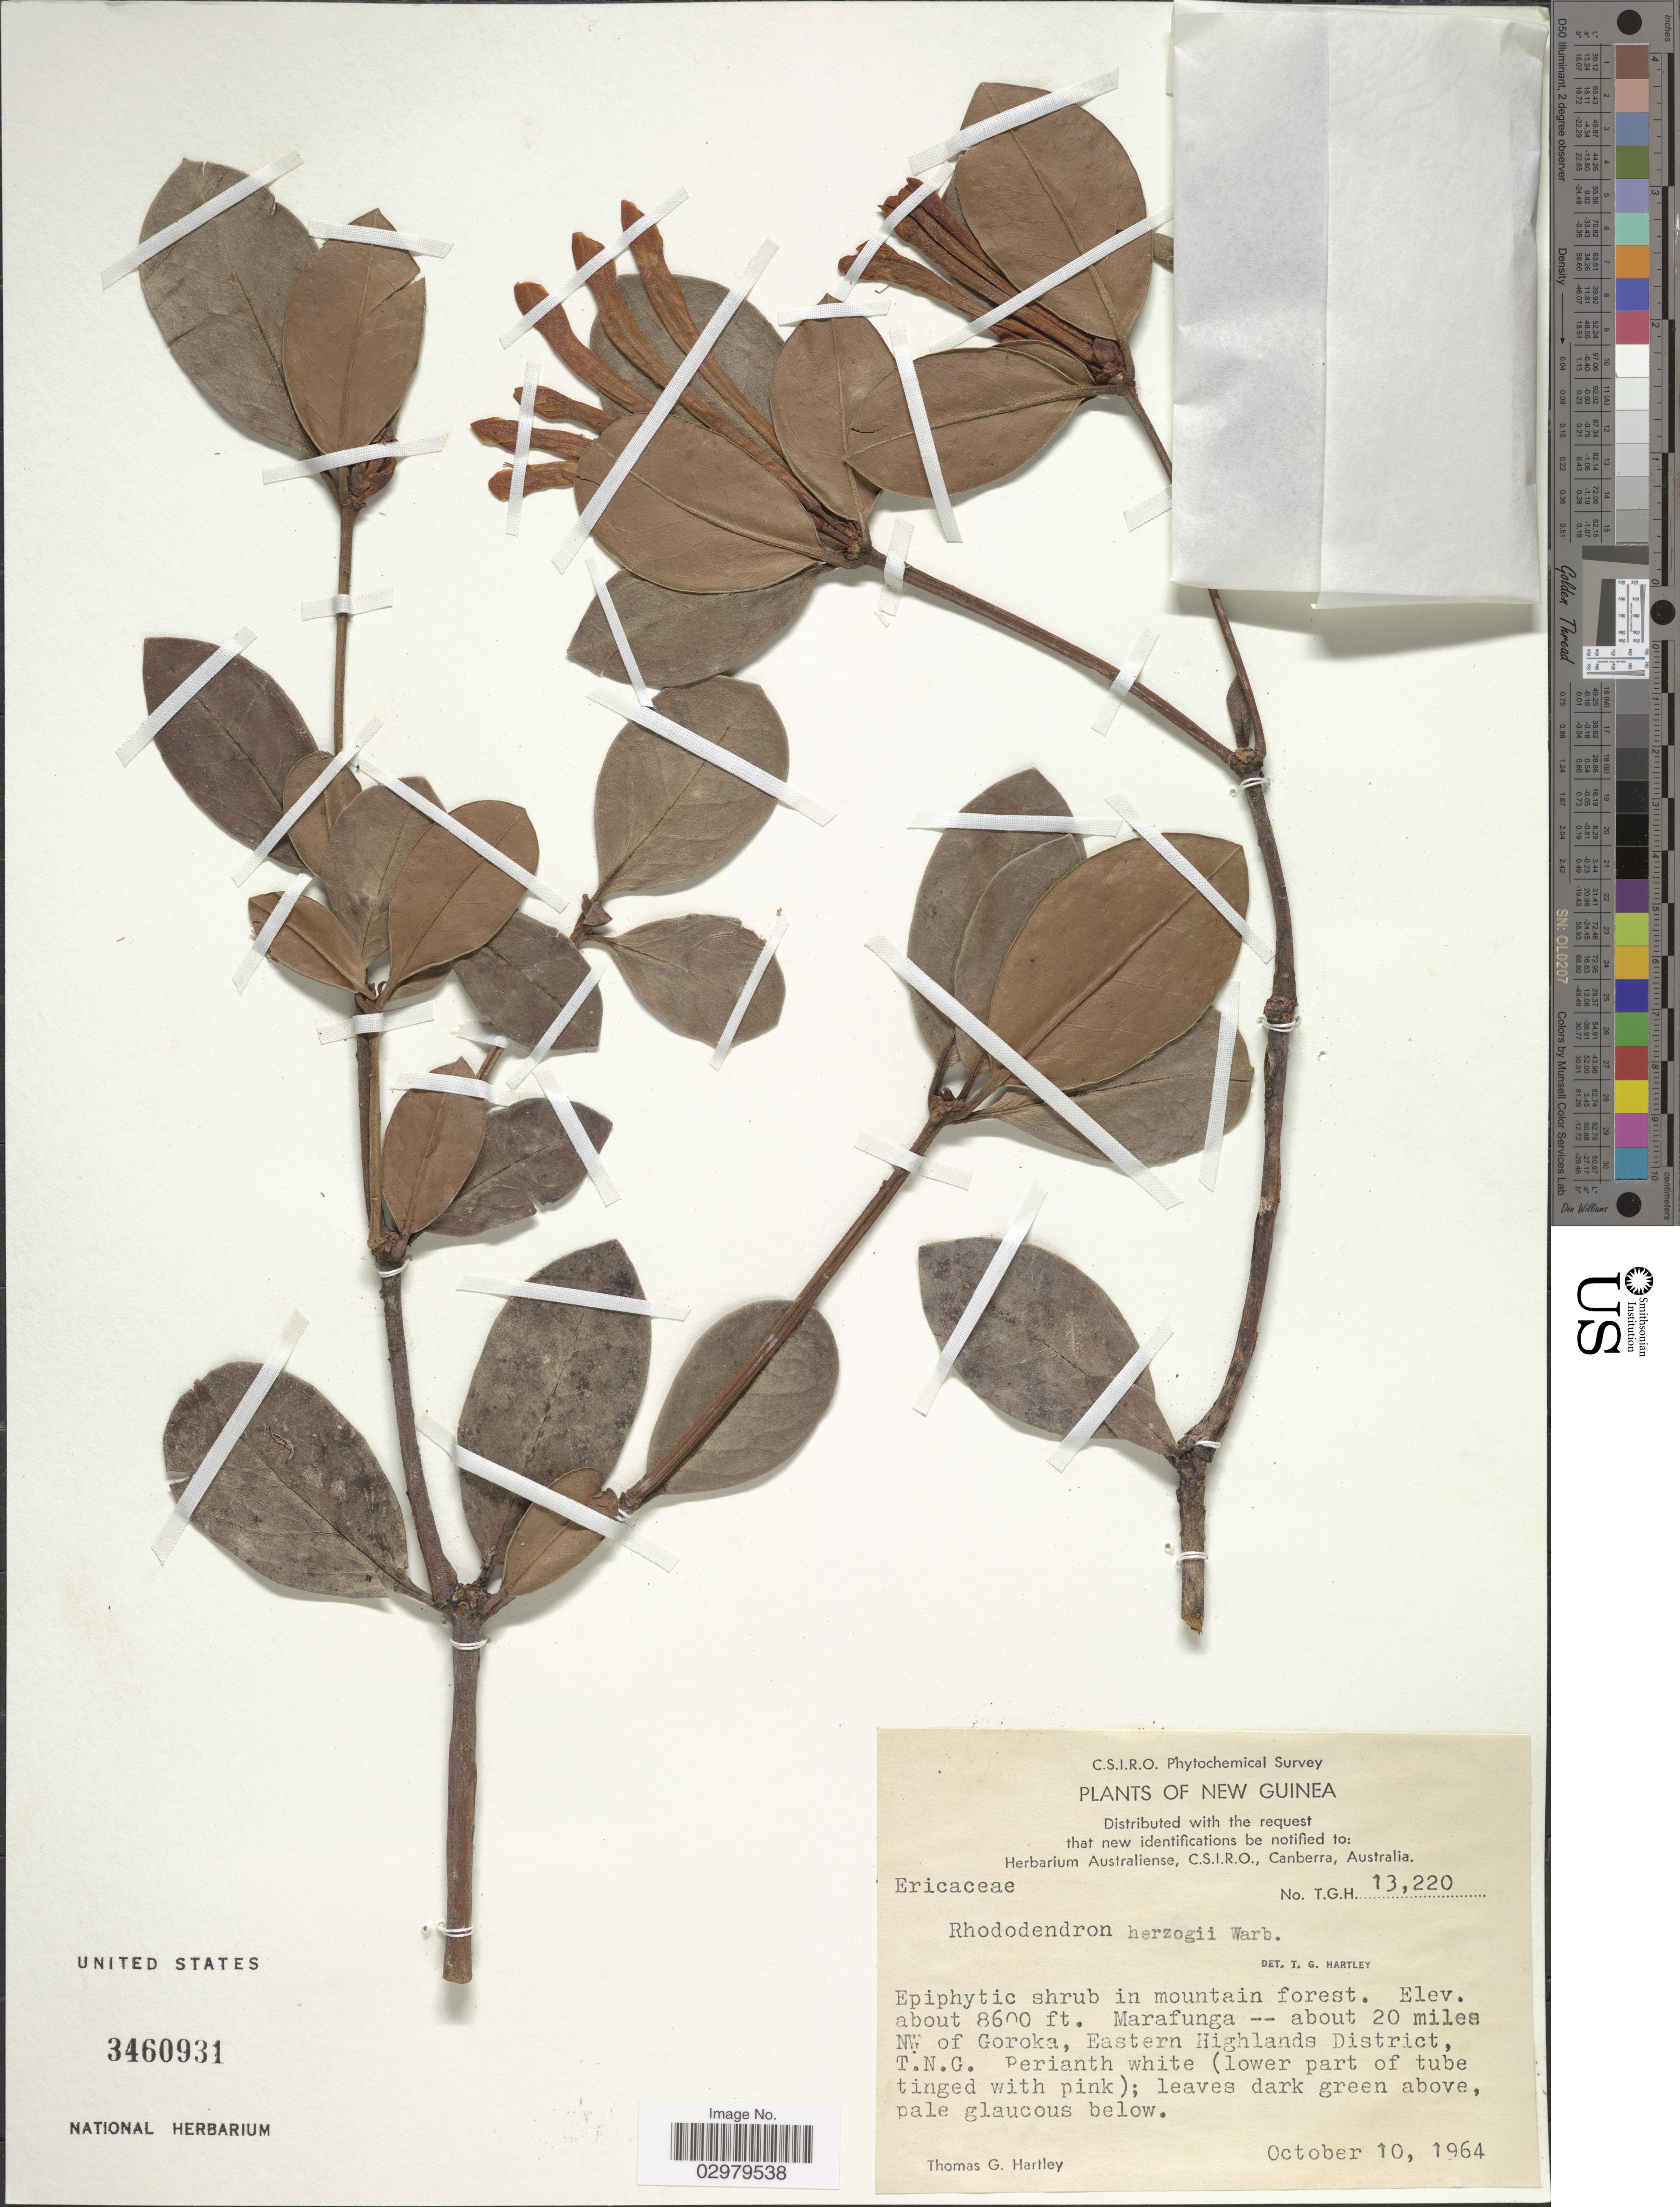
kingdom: Plantae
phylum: Tracheophyta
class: Magnoliopsida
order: Ericales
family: Ericaceae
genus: Rhododendron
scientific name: Rhododendron herzogii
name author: Warb.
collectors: T. G. Hartley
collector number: T.G.H. 13220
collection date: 1964-10-10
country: Papua New Guinea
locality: New Guinea. Marafunga -- about 20 miles NW of Goroka, Eastern Highlands District, T.N.G.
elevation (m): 2621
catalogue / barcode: US 3460931